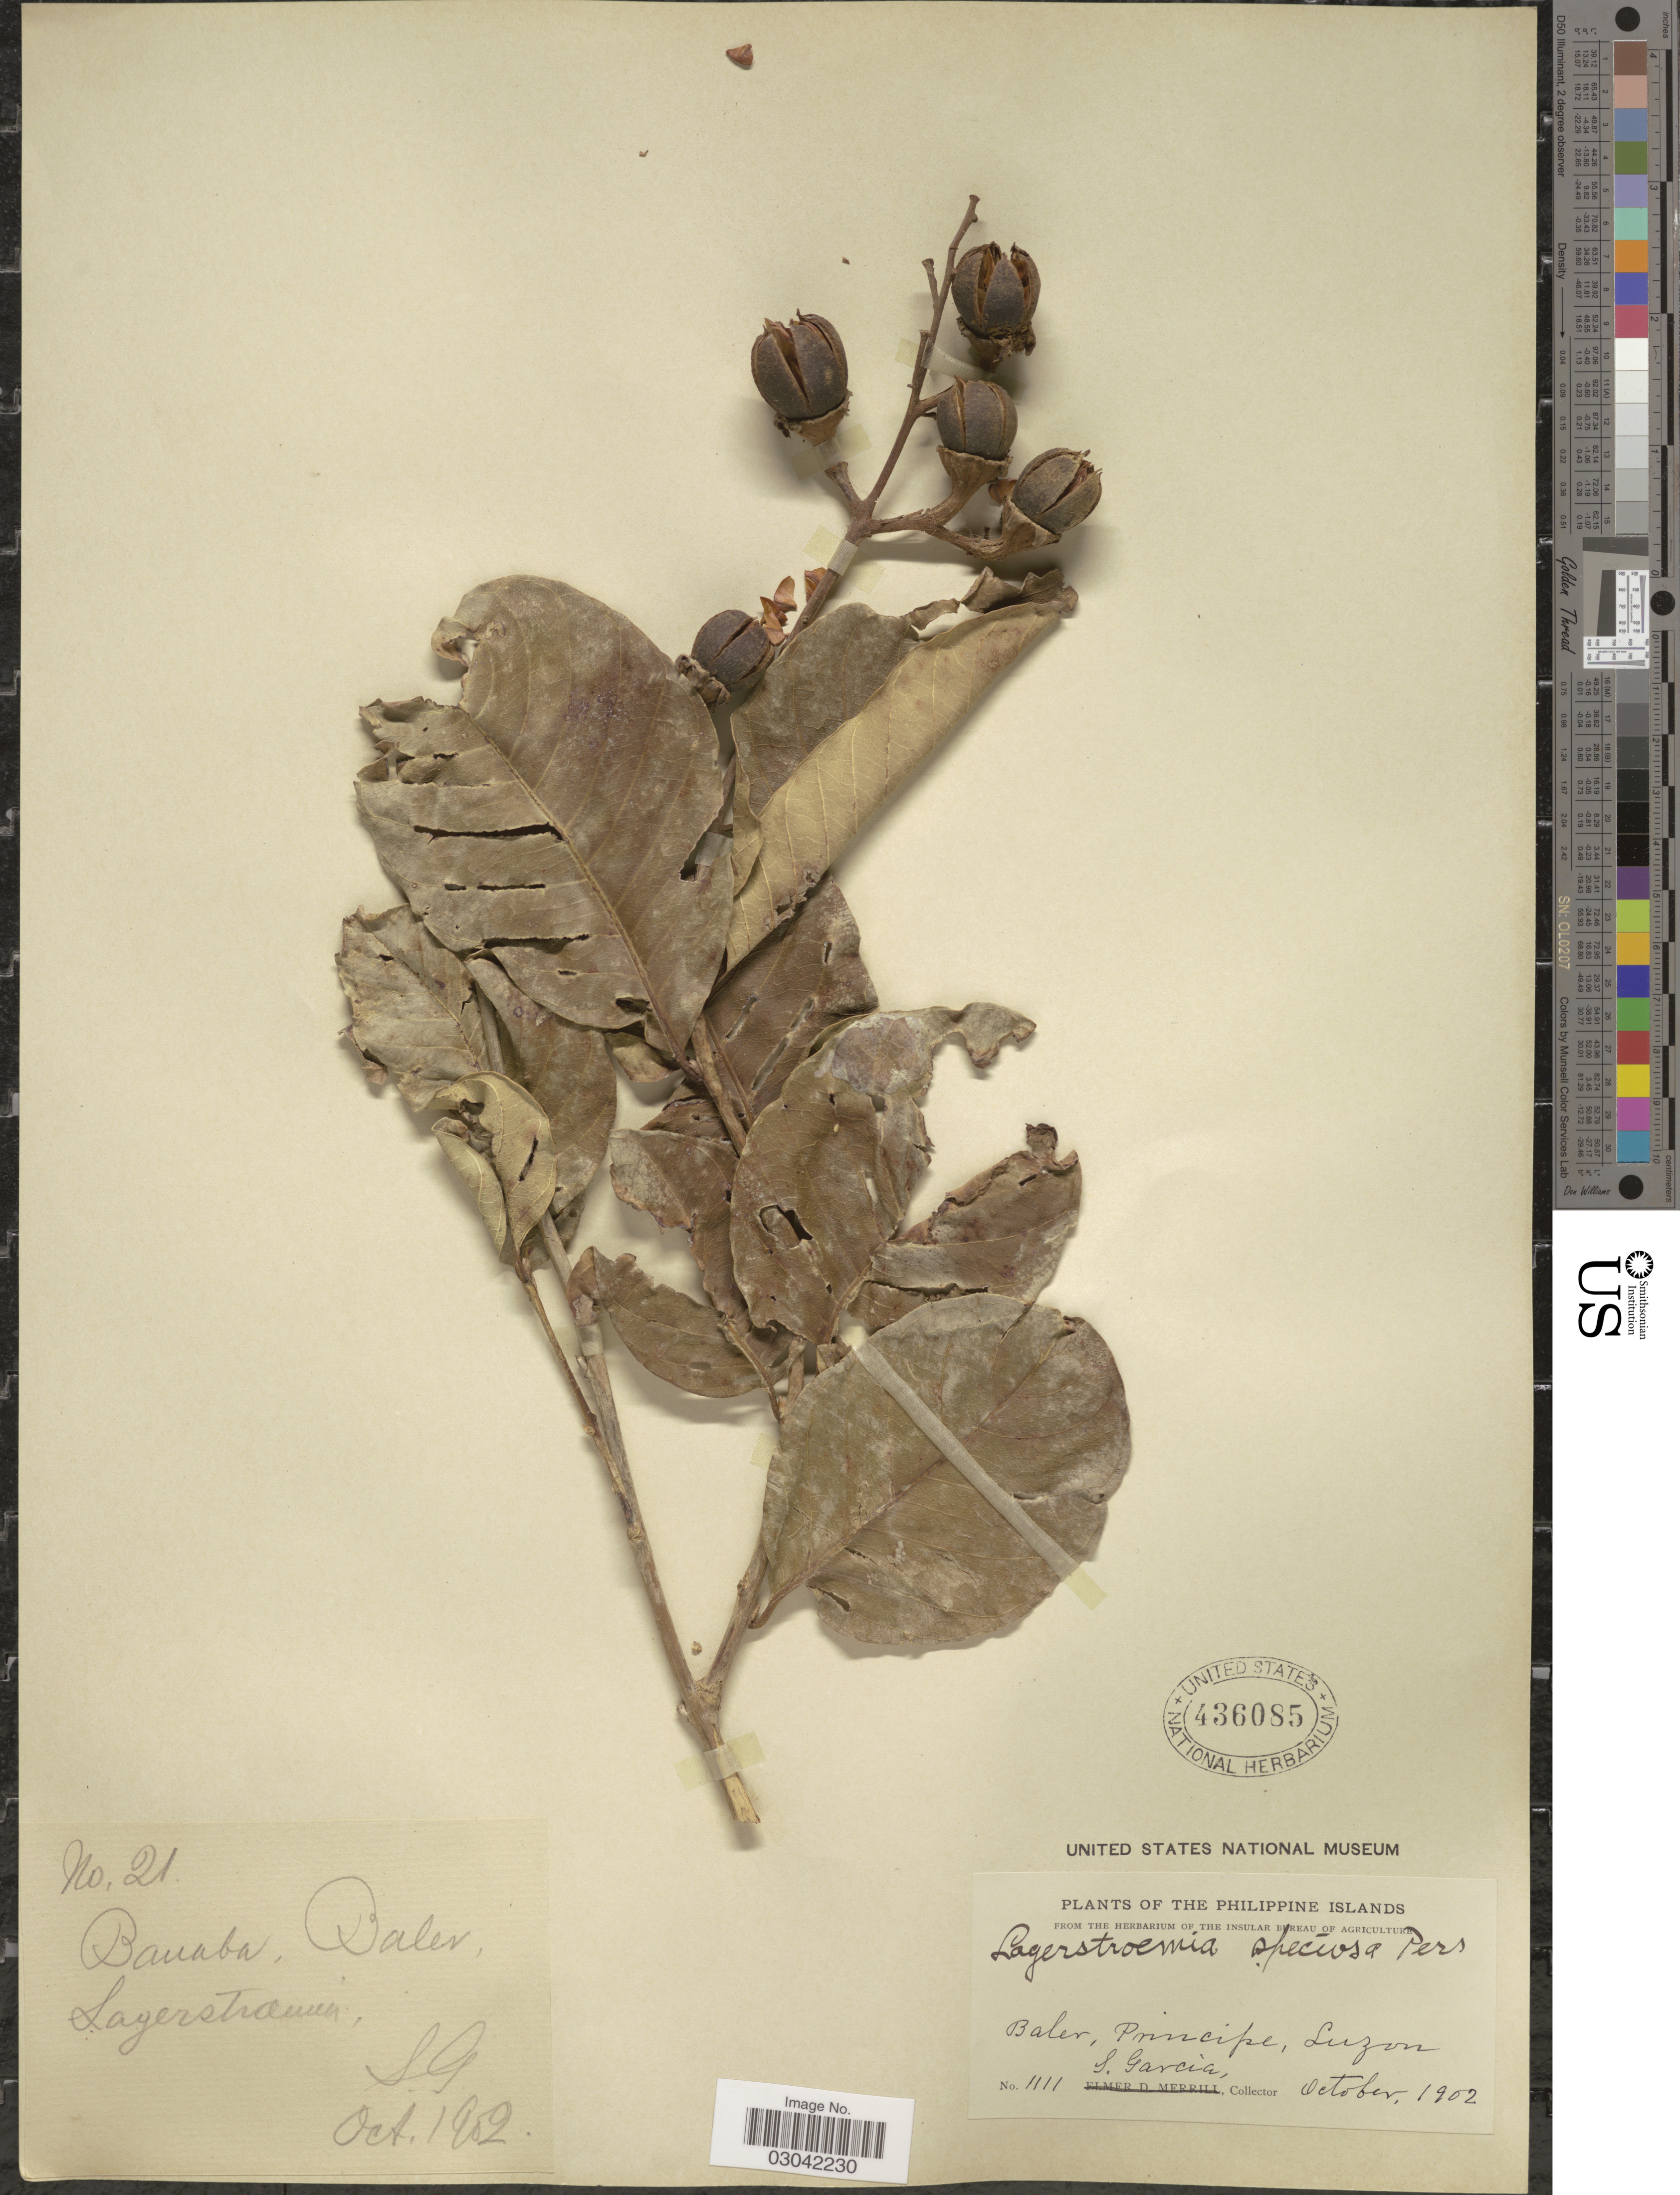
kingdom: Plantae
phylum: Tracheophyta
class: Magnoliopsida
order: Myrtales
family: Lythraceae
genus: Lagerstroemia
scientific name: Lagerstroemia speciosa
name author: (L.) Pers.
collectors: S. Garcia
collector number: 1111/21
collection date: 1902-10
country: Philippines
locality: Banaba, Baler, Principe, Luzon.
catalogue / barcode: US 436085